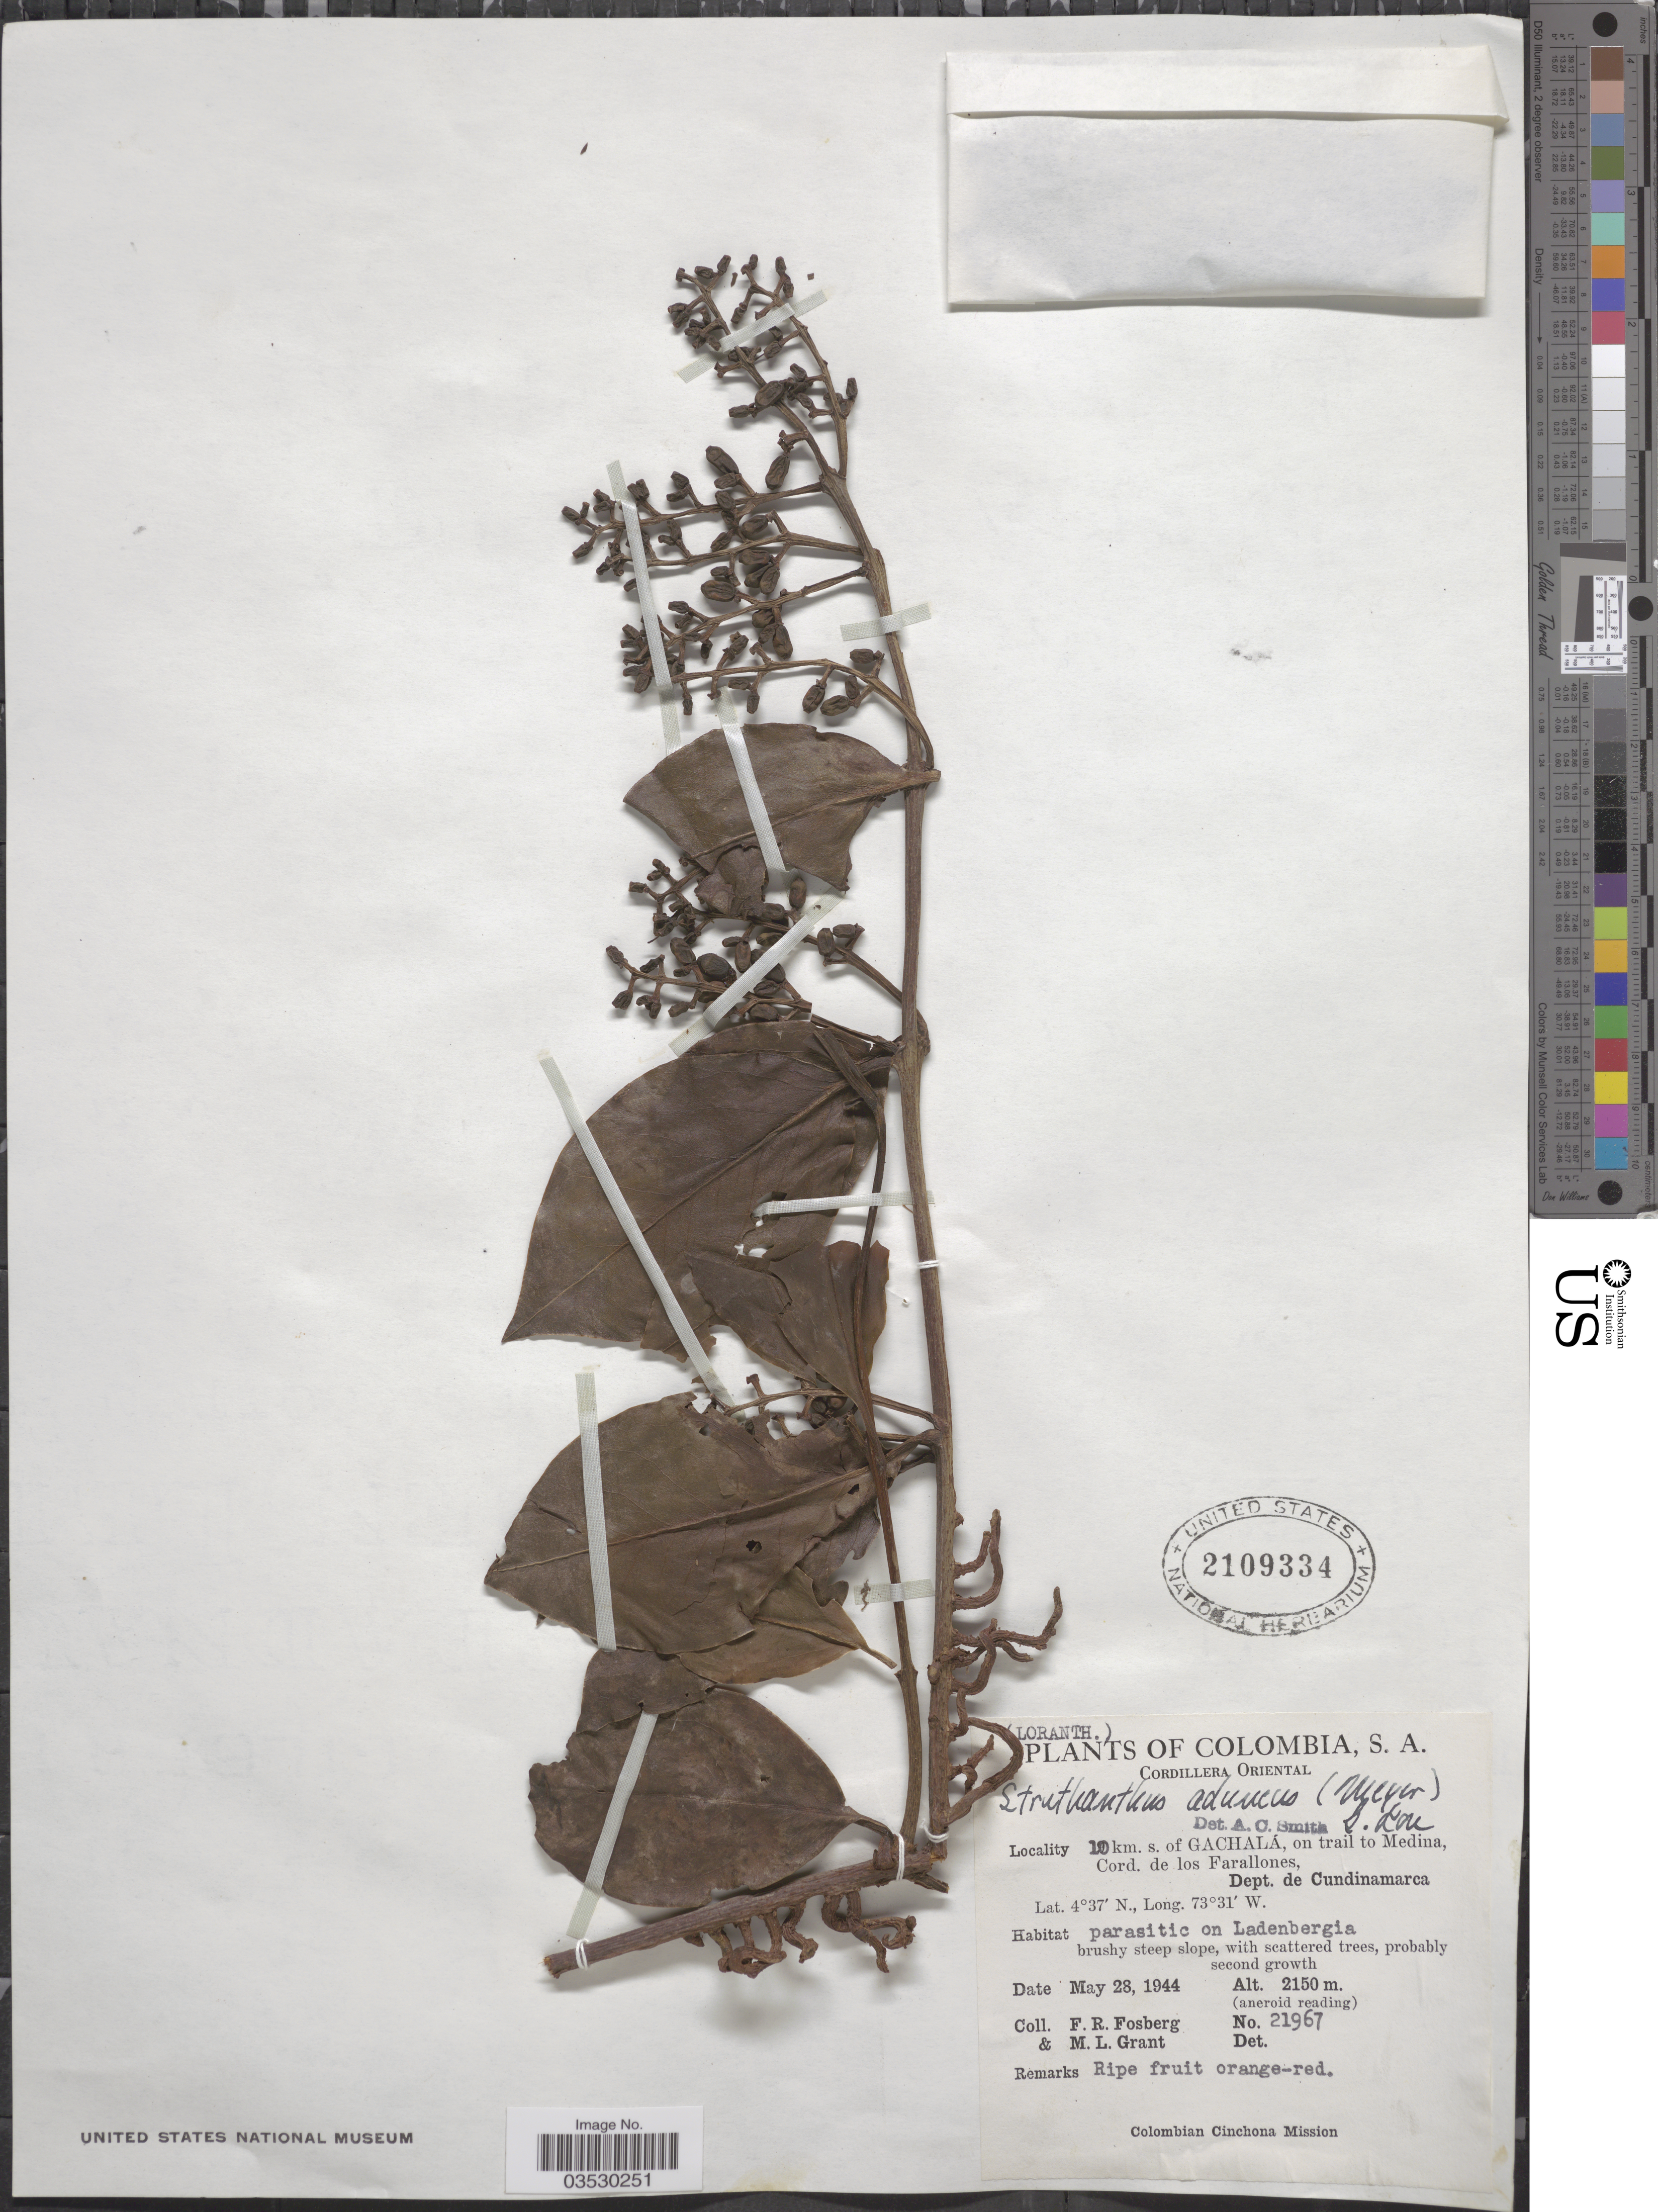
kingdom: Plantae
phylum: Tracheophyta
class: Magnoliopsida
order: Santalales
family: Loranthaceae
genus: Struthanthus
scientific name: Struthanthus aduncus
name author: (G. Mey.) G. Don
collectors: F. R. Fosberg & M. L. Grant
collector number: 21967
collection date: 1944-05-28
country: Colombia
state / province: Cundinamarca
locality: Cordillera Oriental. 10 km. s. of Gachalá, on trail to Medina, Cord. de los Farallones, Dept. de Cundinamarca.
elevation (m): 2150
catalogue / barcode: US 2109334